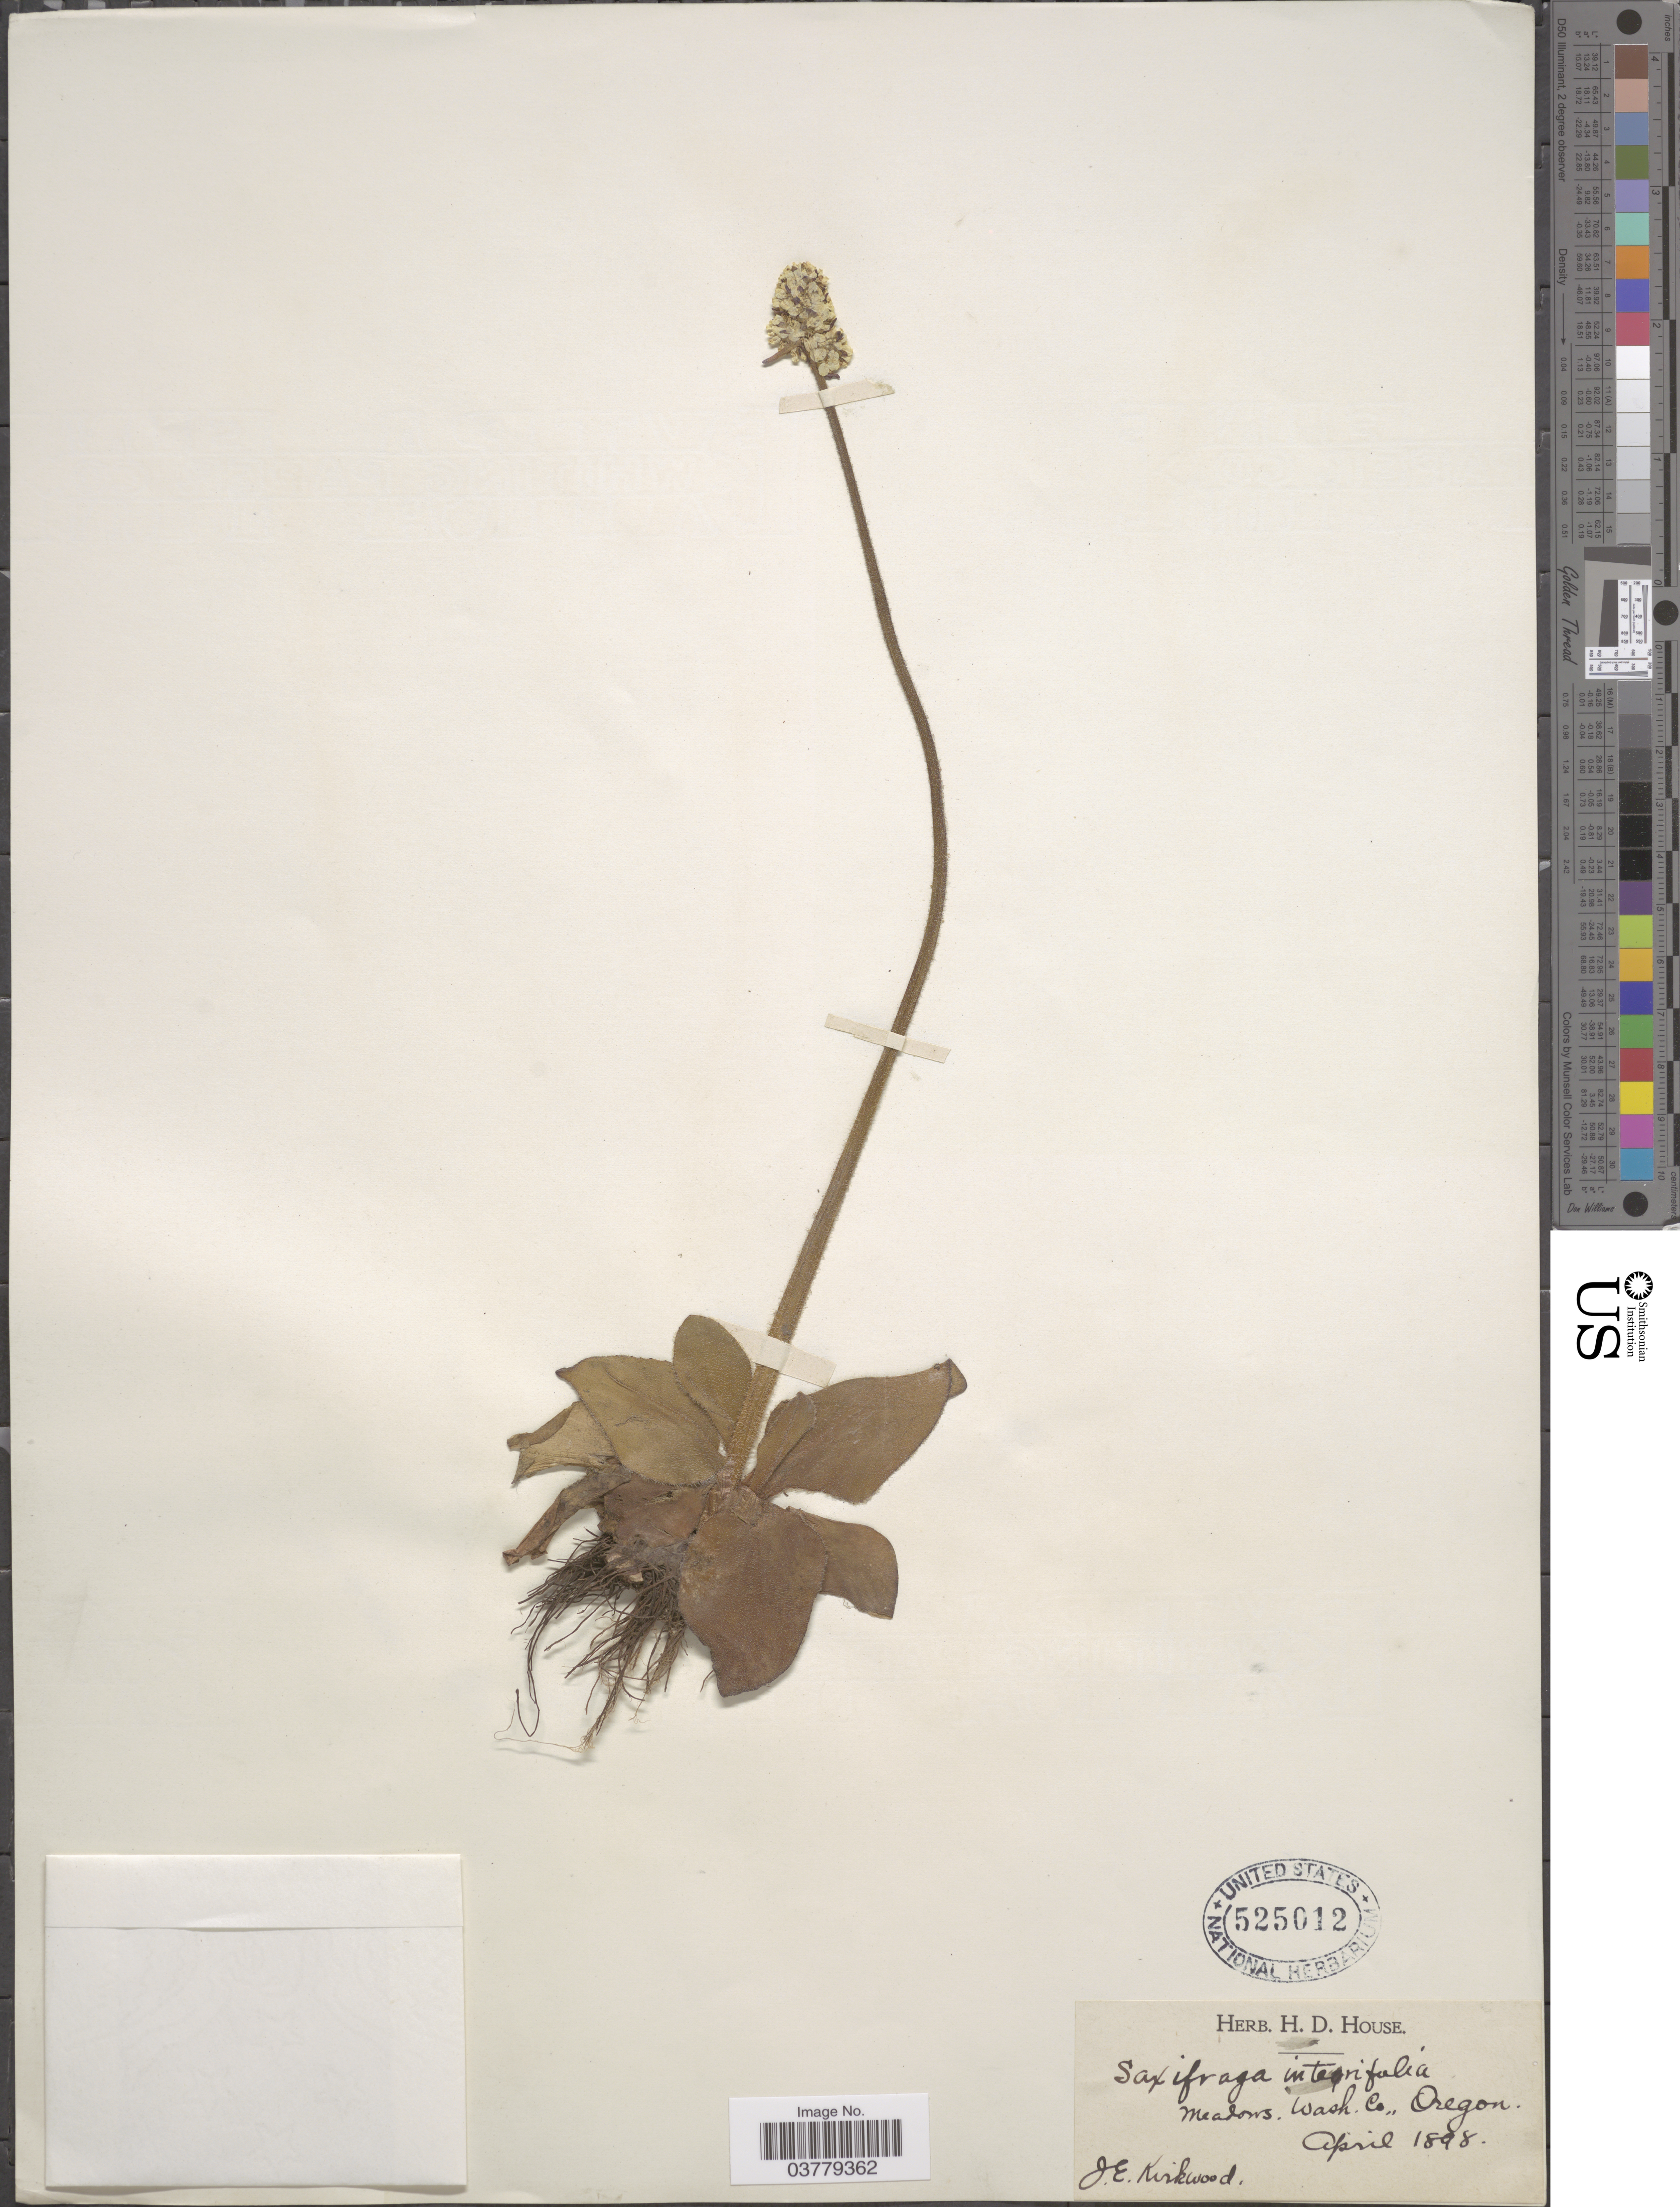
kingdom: Plantae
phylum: Tracheophyta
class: Magnoliopsida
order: Saxifragales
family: Saxifragaceae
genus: Micranthes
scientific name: Micranthes integrifolia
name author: (Hook.) Small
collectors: J. Kirkwood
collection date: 1898-04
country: United States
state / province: Oregon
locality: Meadows, Wash. Co.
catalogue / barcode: US 525012